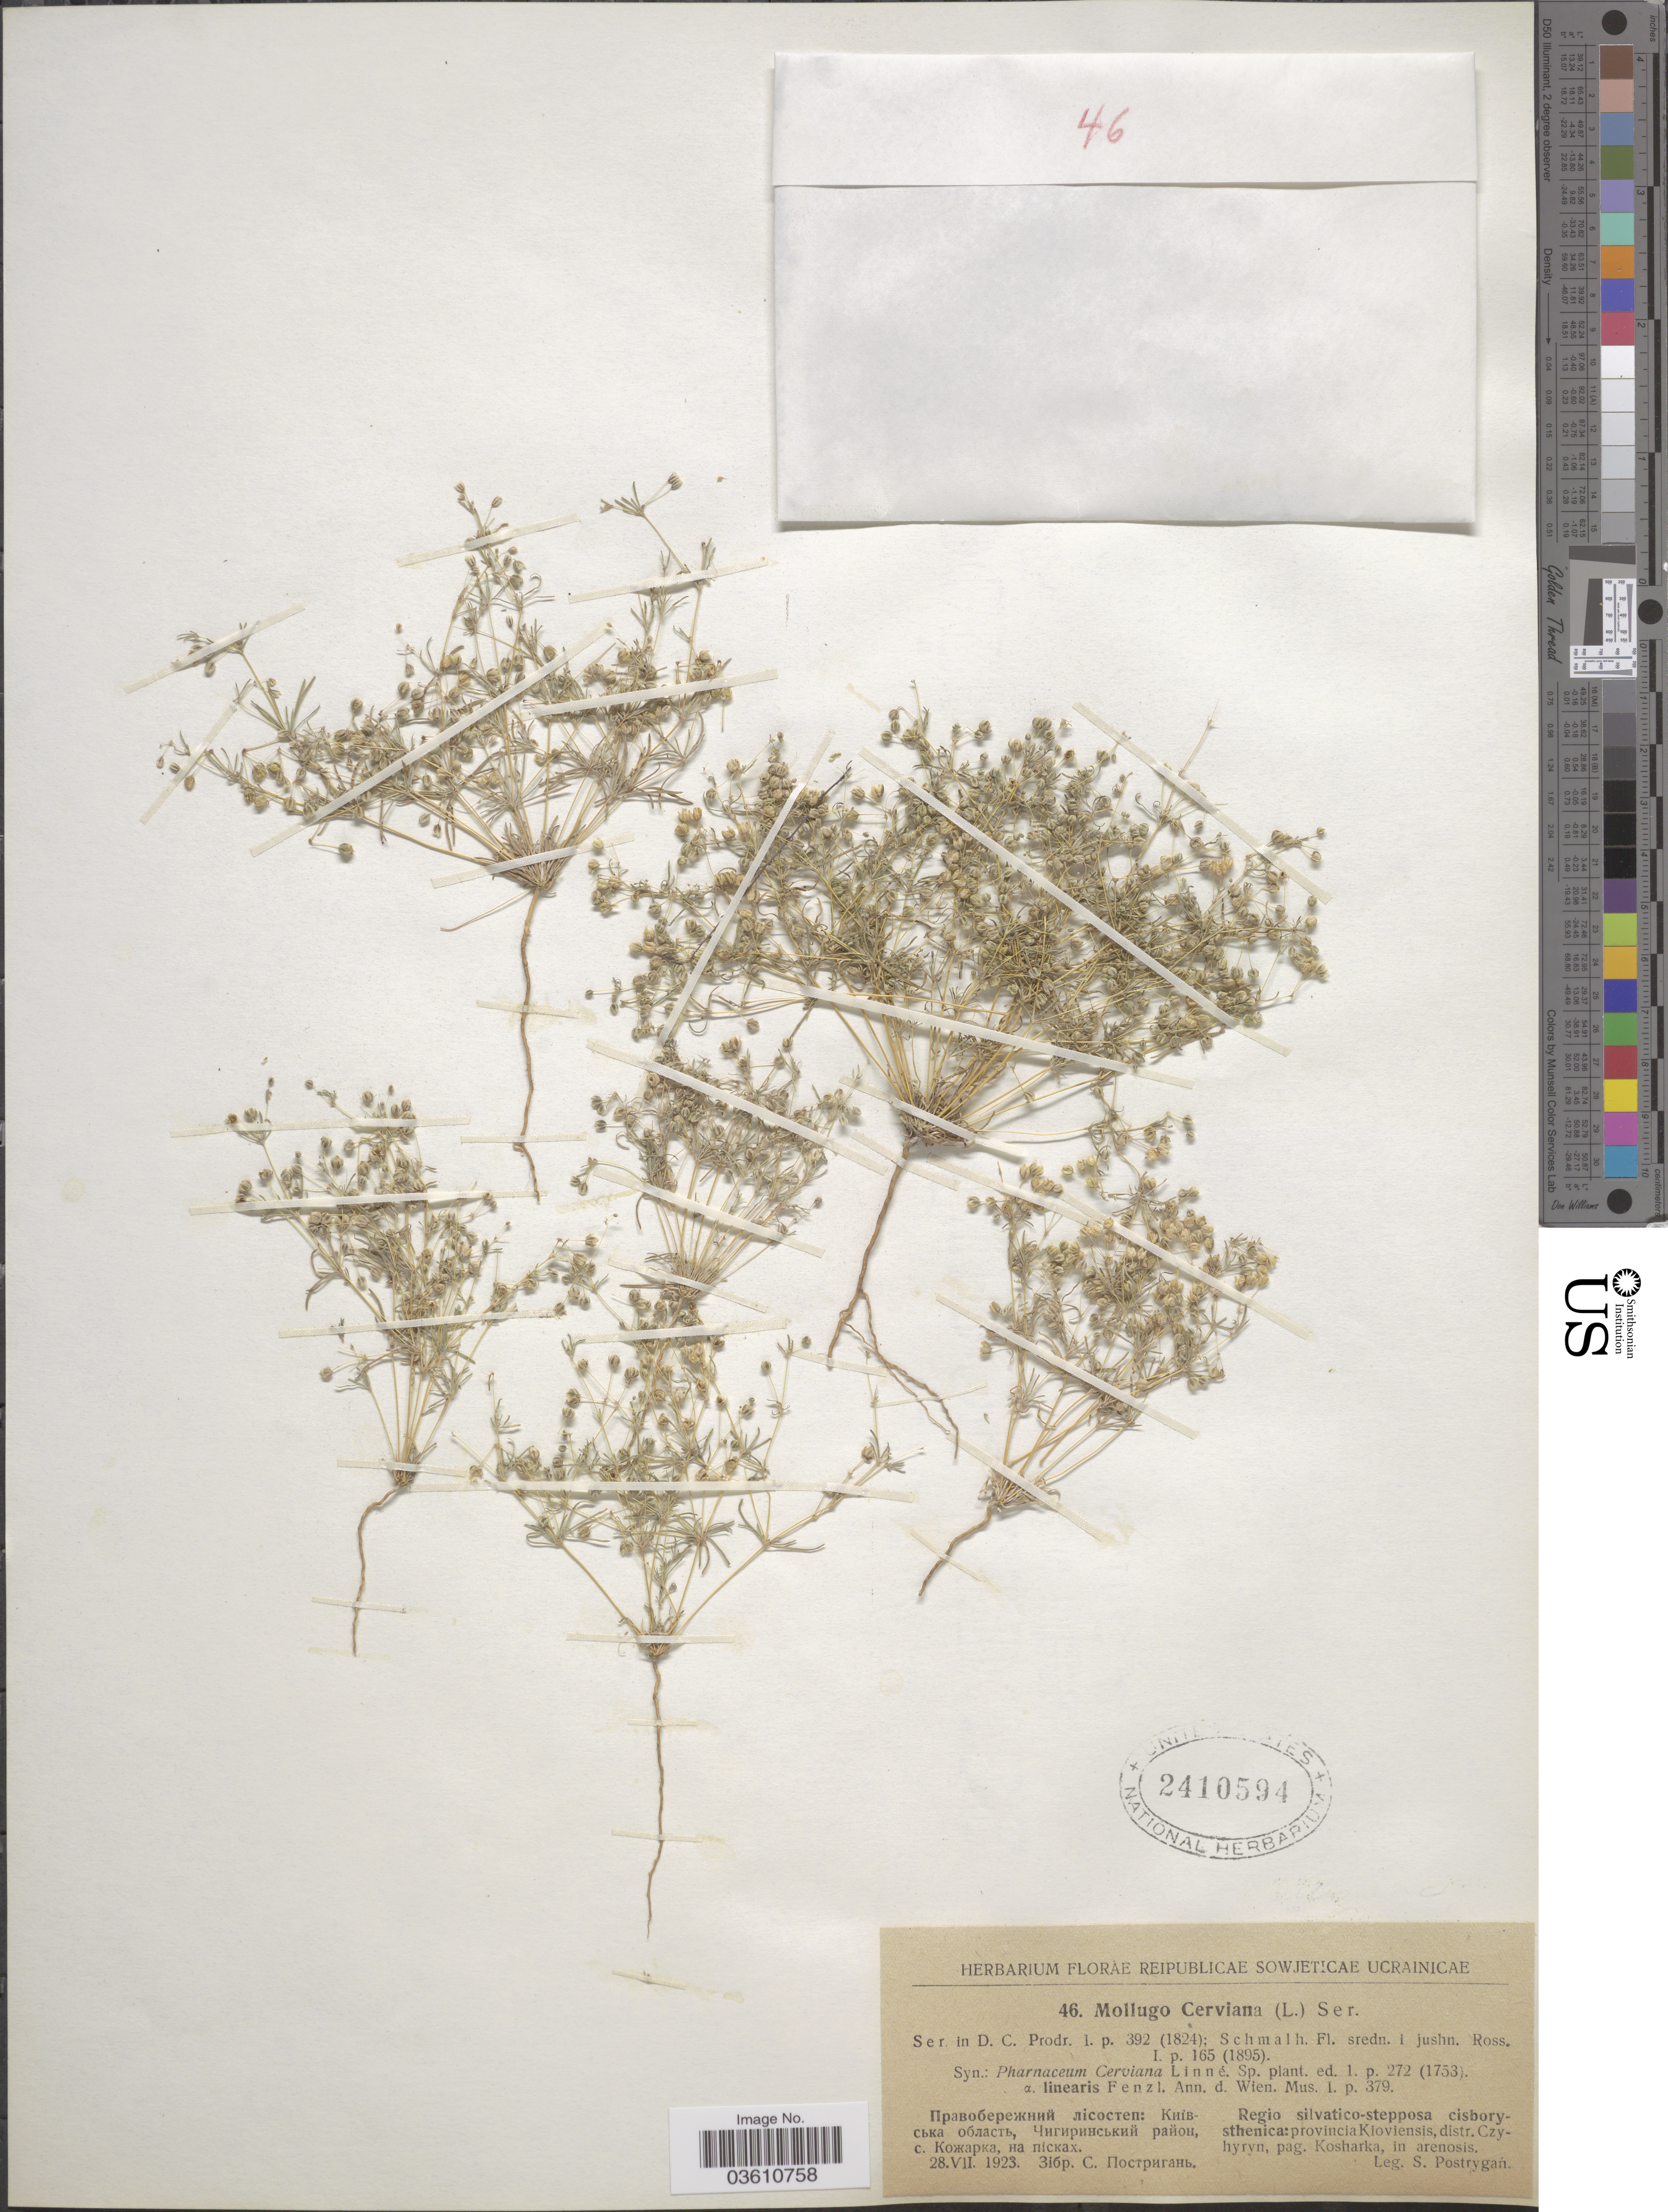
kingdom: Plantae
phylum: Tracheophyta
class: Magnoliopsida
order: Caryophyllales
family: Molluginaceae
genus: Hypertelis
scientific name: Hypertelis cerviana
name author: (L.) Thulin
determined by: Strong, Mark T., (BOT), Smithsonian Institution - National Museum of Natural History (UNITED STATES)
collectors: S. Postrygán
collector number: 46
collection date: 1923-07-28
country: Ukraine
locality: Regio silvatico-stepposa cisbory-sthenica: provincia Kioviensis, distr. Czyhyryn, pag. Kosharka.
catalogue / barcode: US 2410594